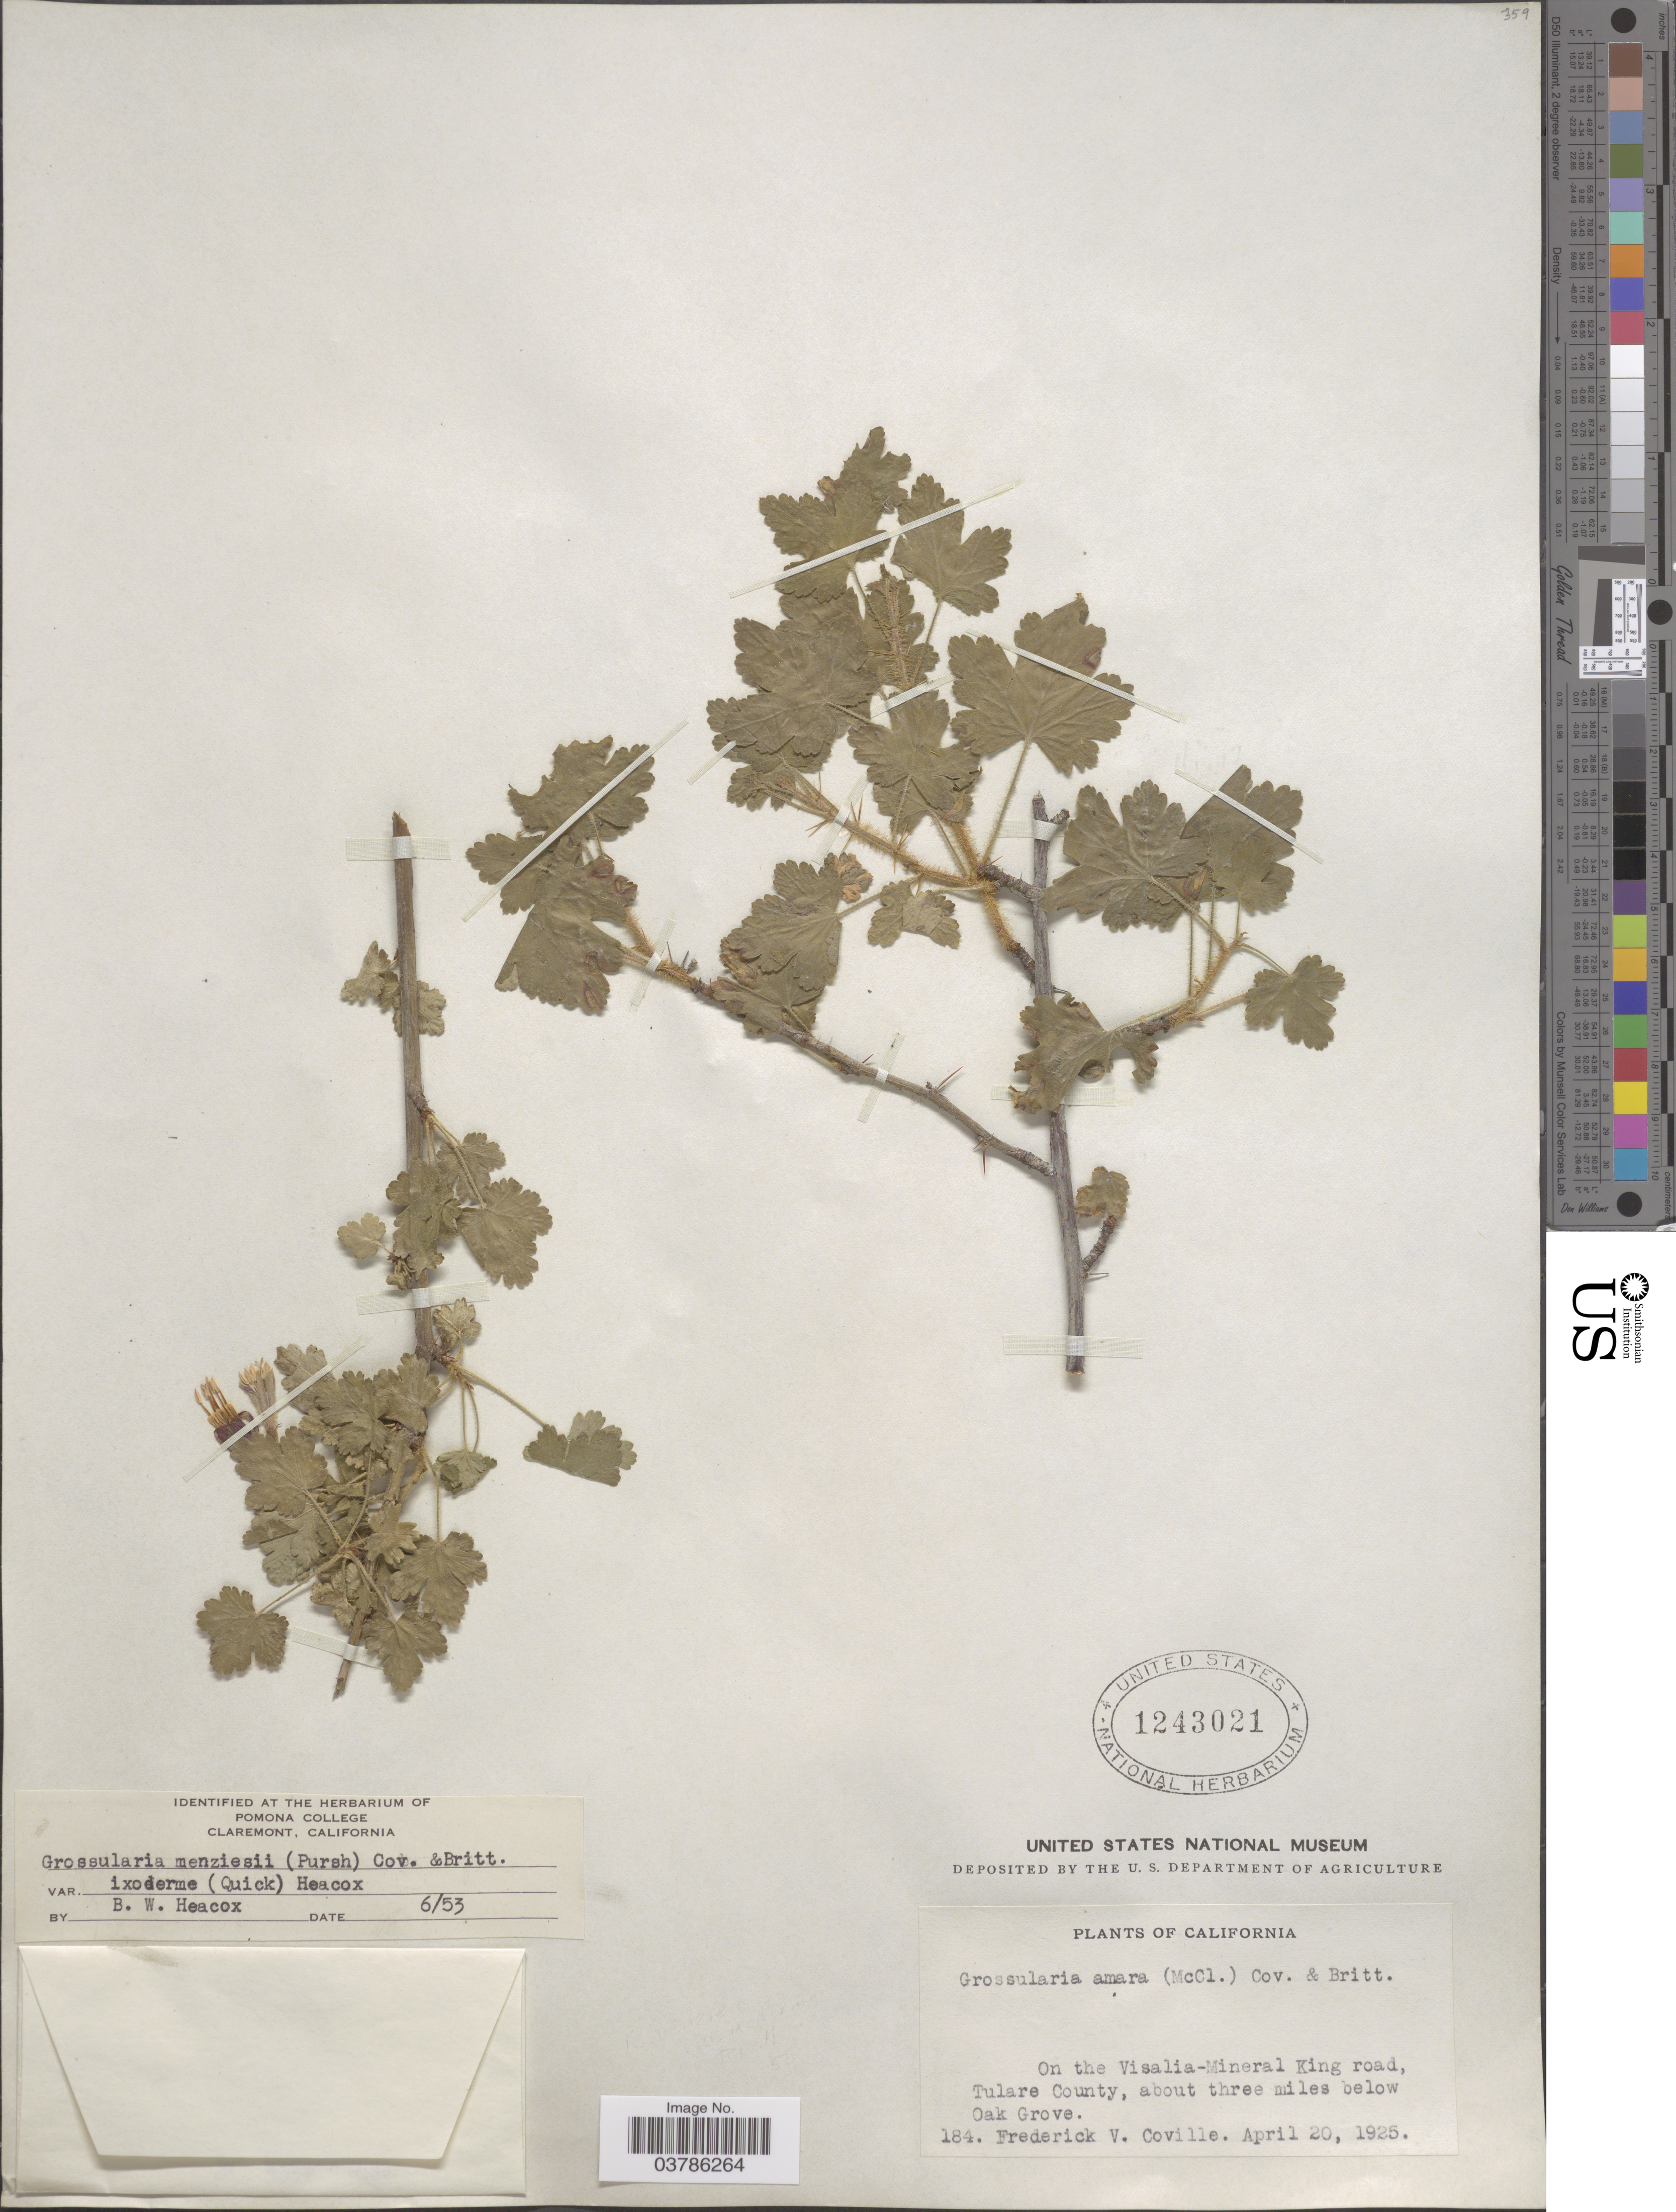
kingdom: Plantae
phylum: Tracheophyta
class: Magnoliopsida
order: Saxifragales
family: Grossulariaceae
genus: Ribes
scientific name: Ribes menziesii var. ixoderme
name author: Quick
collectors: F. V. Coville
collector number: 184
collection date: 1925-04-20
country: United States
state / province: California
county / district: Tulare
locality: On the Visalia-Mineral King road, Tulare County, about three miles below Oak Grove.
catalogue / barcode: US 1243021